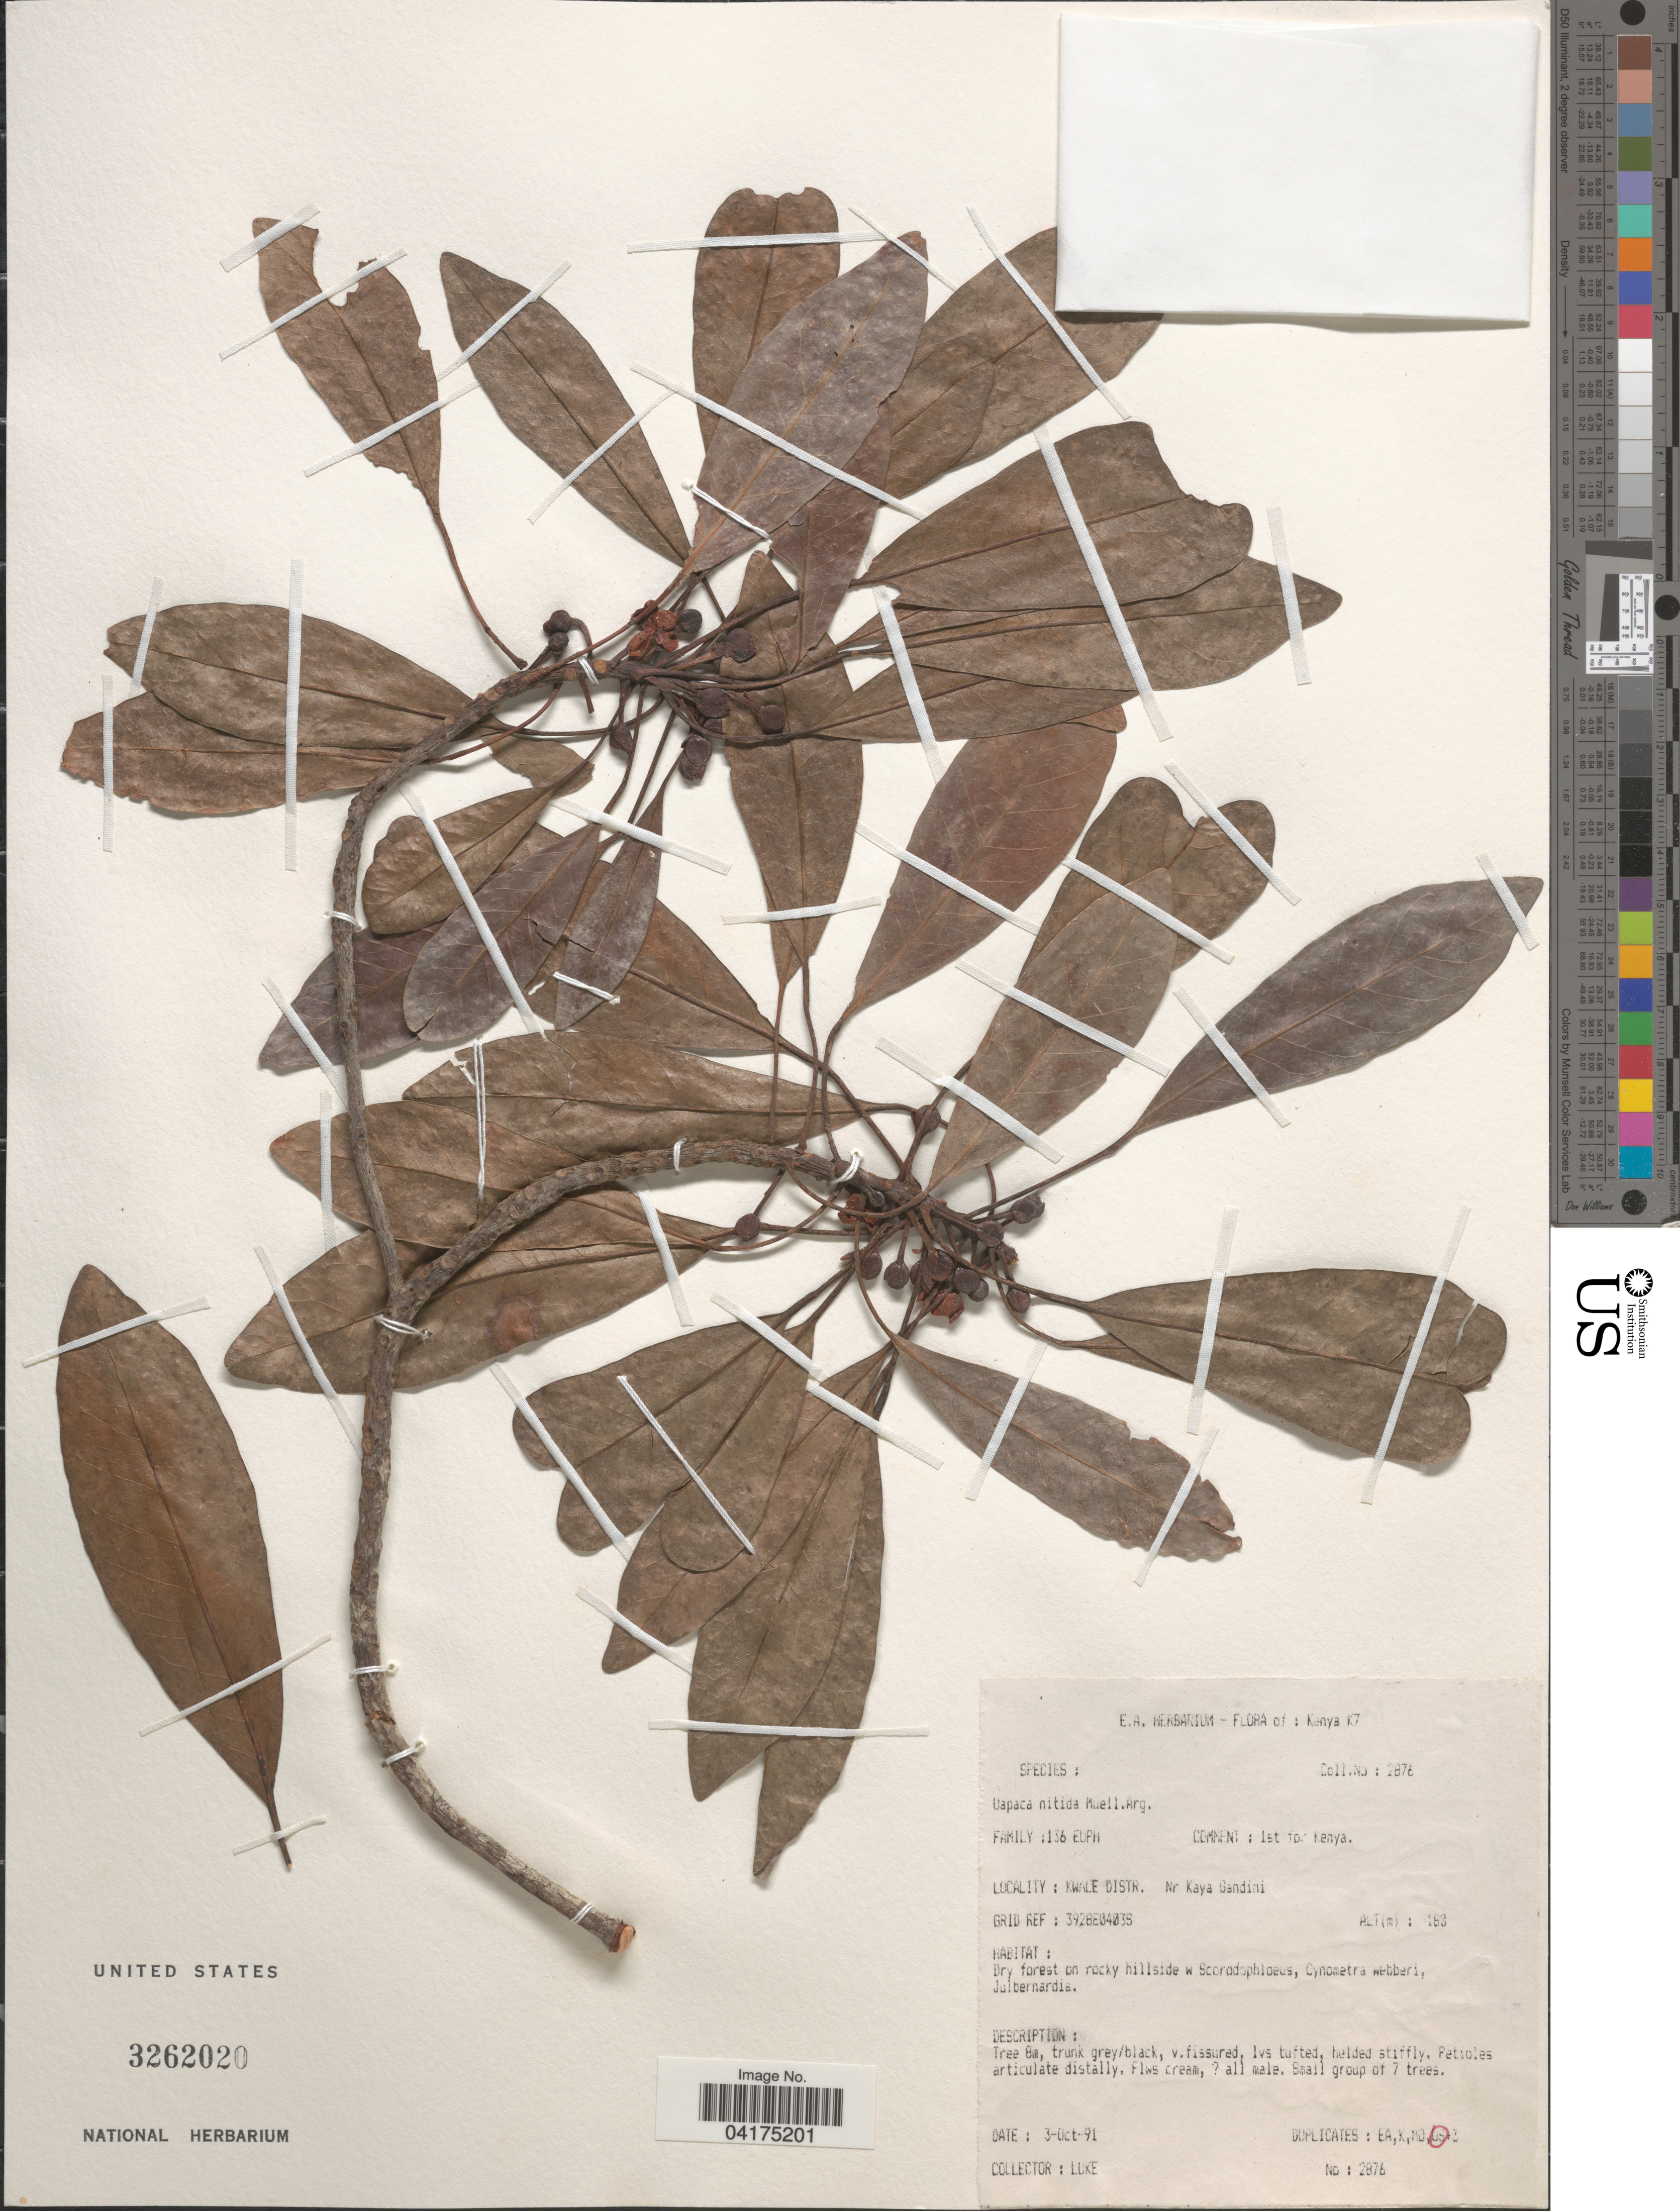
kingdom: Plantae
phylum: Tracheophyta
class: Magnoliopsida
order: Malpighiales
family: Phyllanthaceae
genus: Uapaca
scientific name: Uapaca nitida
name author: Müll. Arg.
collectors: -. Luke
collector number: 2876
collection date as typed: Transcribed d/m/y: 3/10/91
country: Kenya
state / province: Kwale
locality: Kwale Distr. Nr Kaya Gandini. Grid Red : 3928E0403S. Kenya K7.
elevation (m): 182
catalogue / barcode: US 3262020